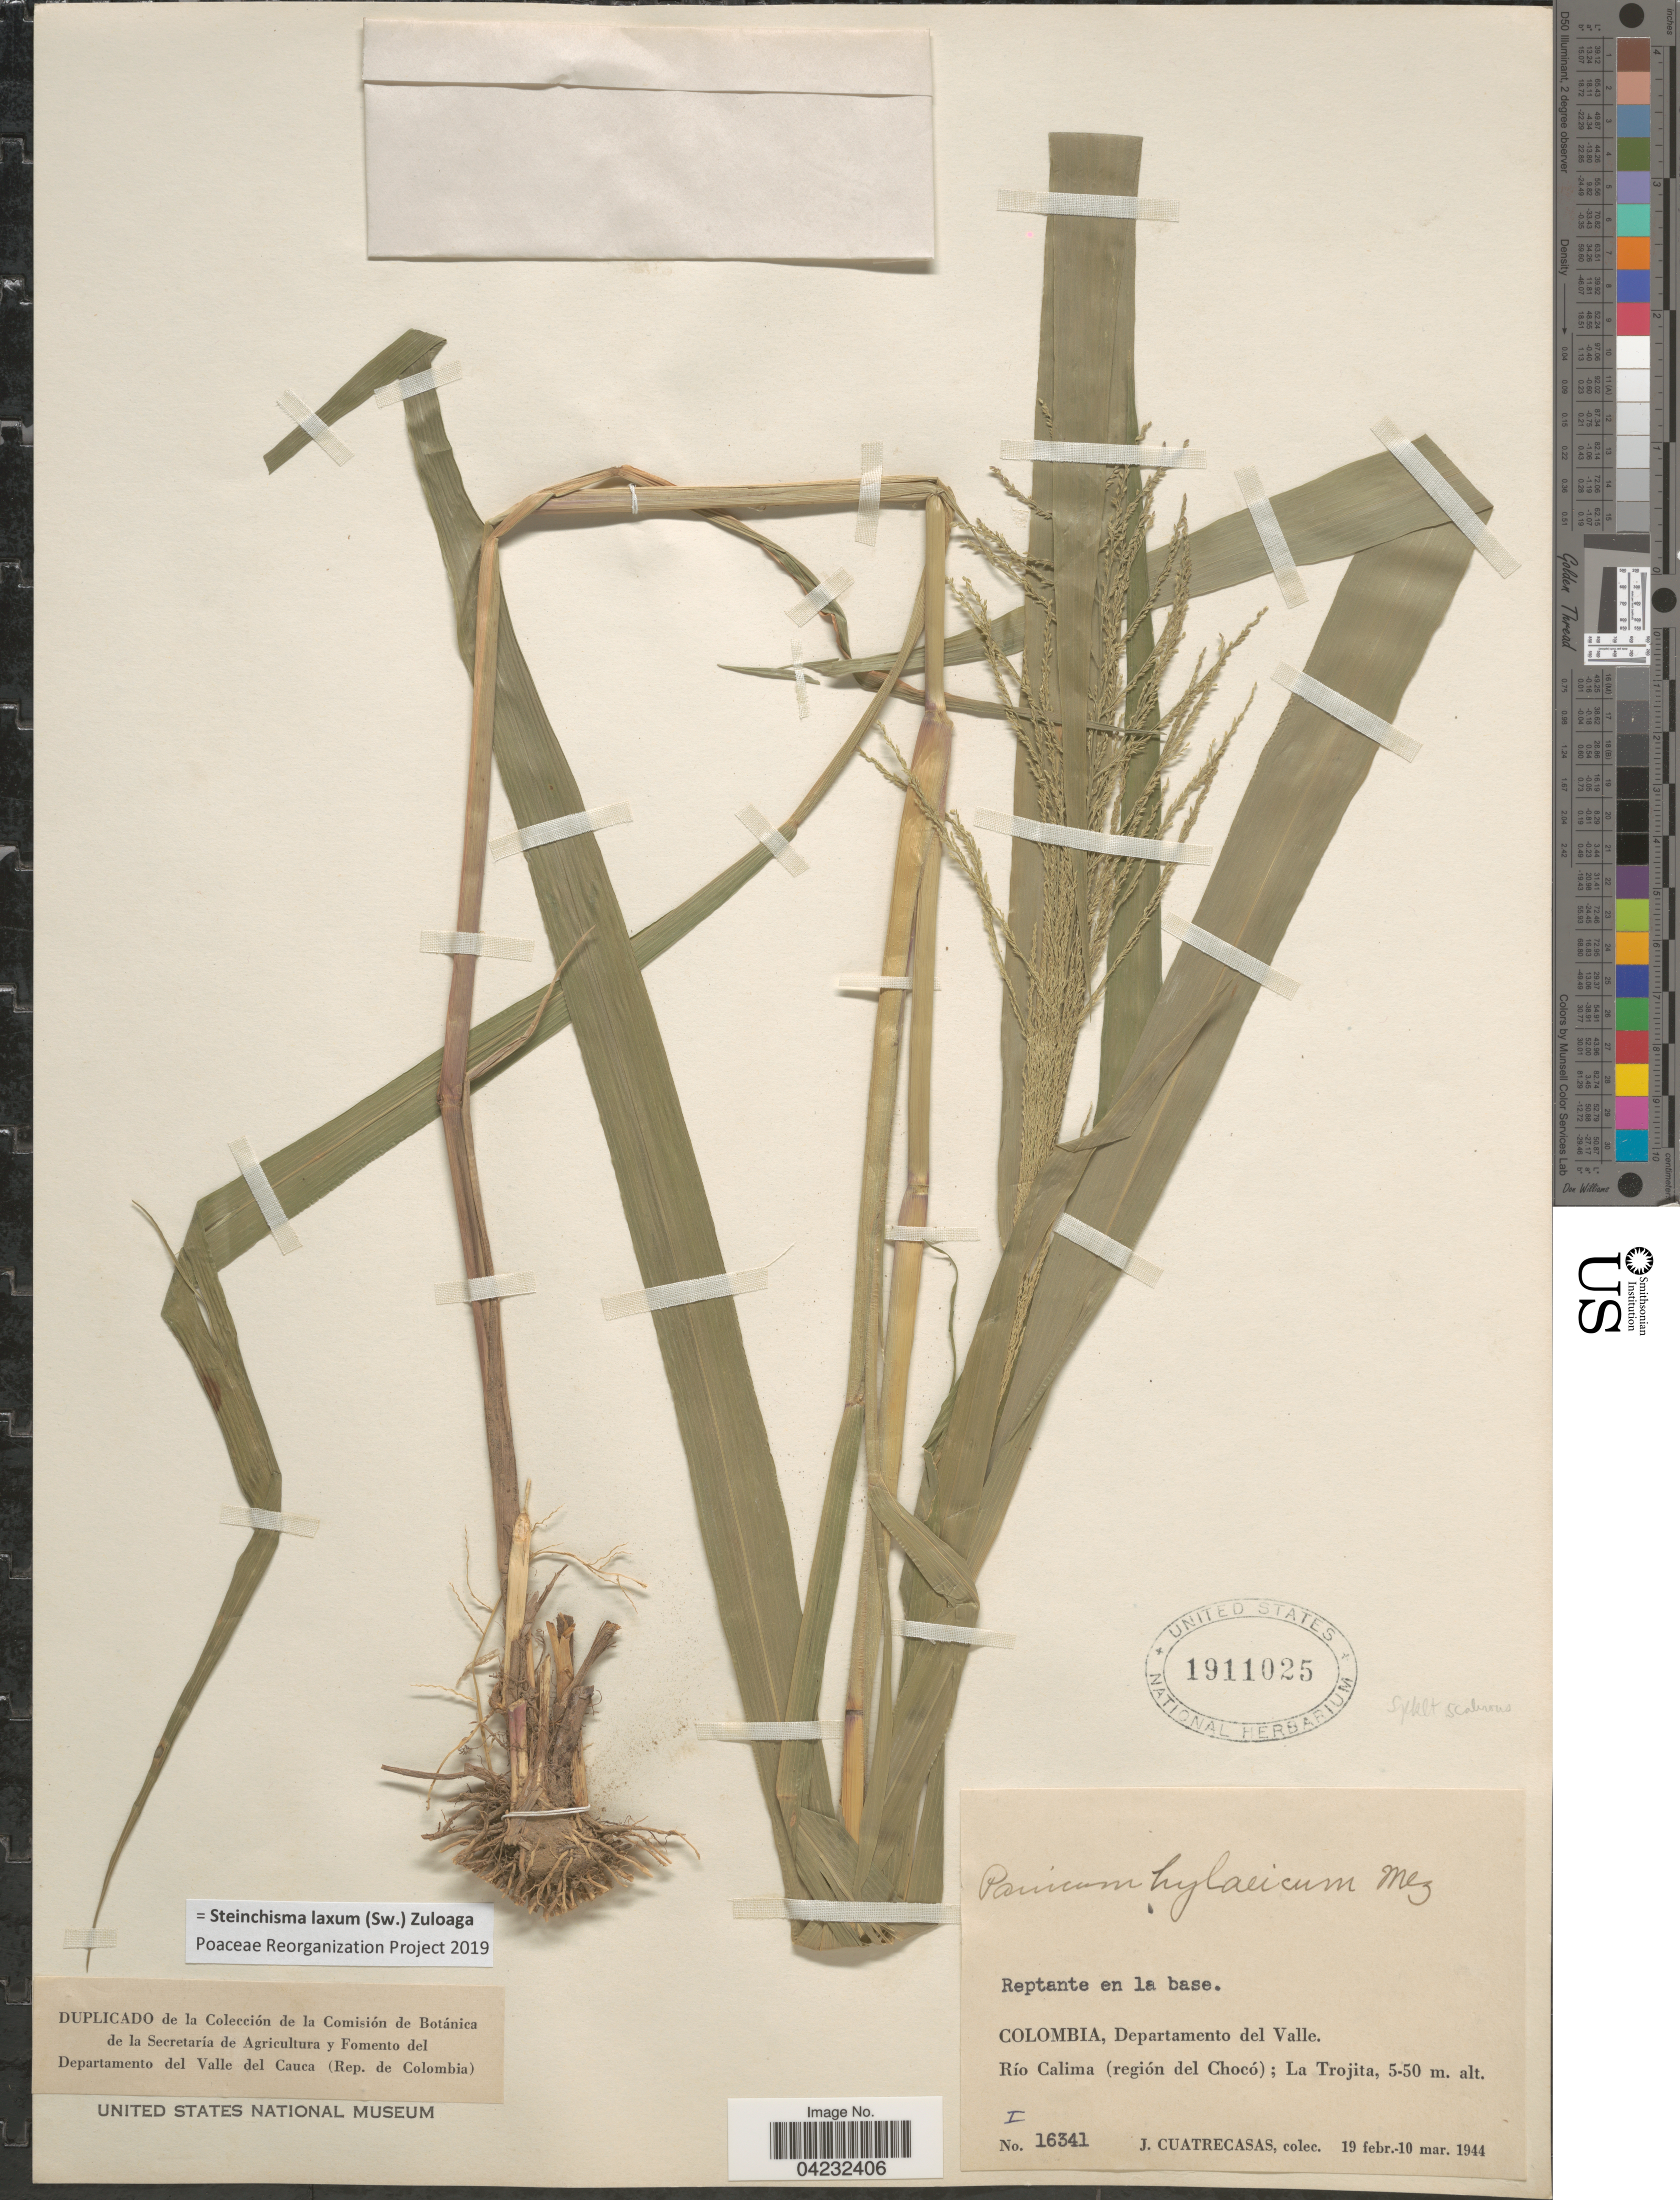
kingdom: Plantae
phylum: Tracheophyta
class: Liliopsida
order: Poales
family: Poaceae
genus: Steinchisma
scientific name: Steinchisma laxum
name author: (Sw.) Zuloaga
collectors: J. Cuatrecasas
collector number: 16341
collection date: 1944-02-19/1944-03-10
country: Colombia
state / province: Valle del Cauca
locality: Departamento del Valle. Río Calima (región del Chocó); La Trojita.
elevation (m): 5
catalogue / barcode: US 1911025